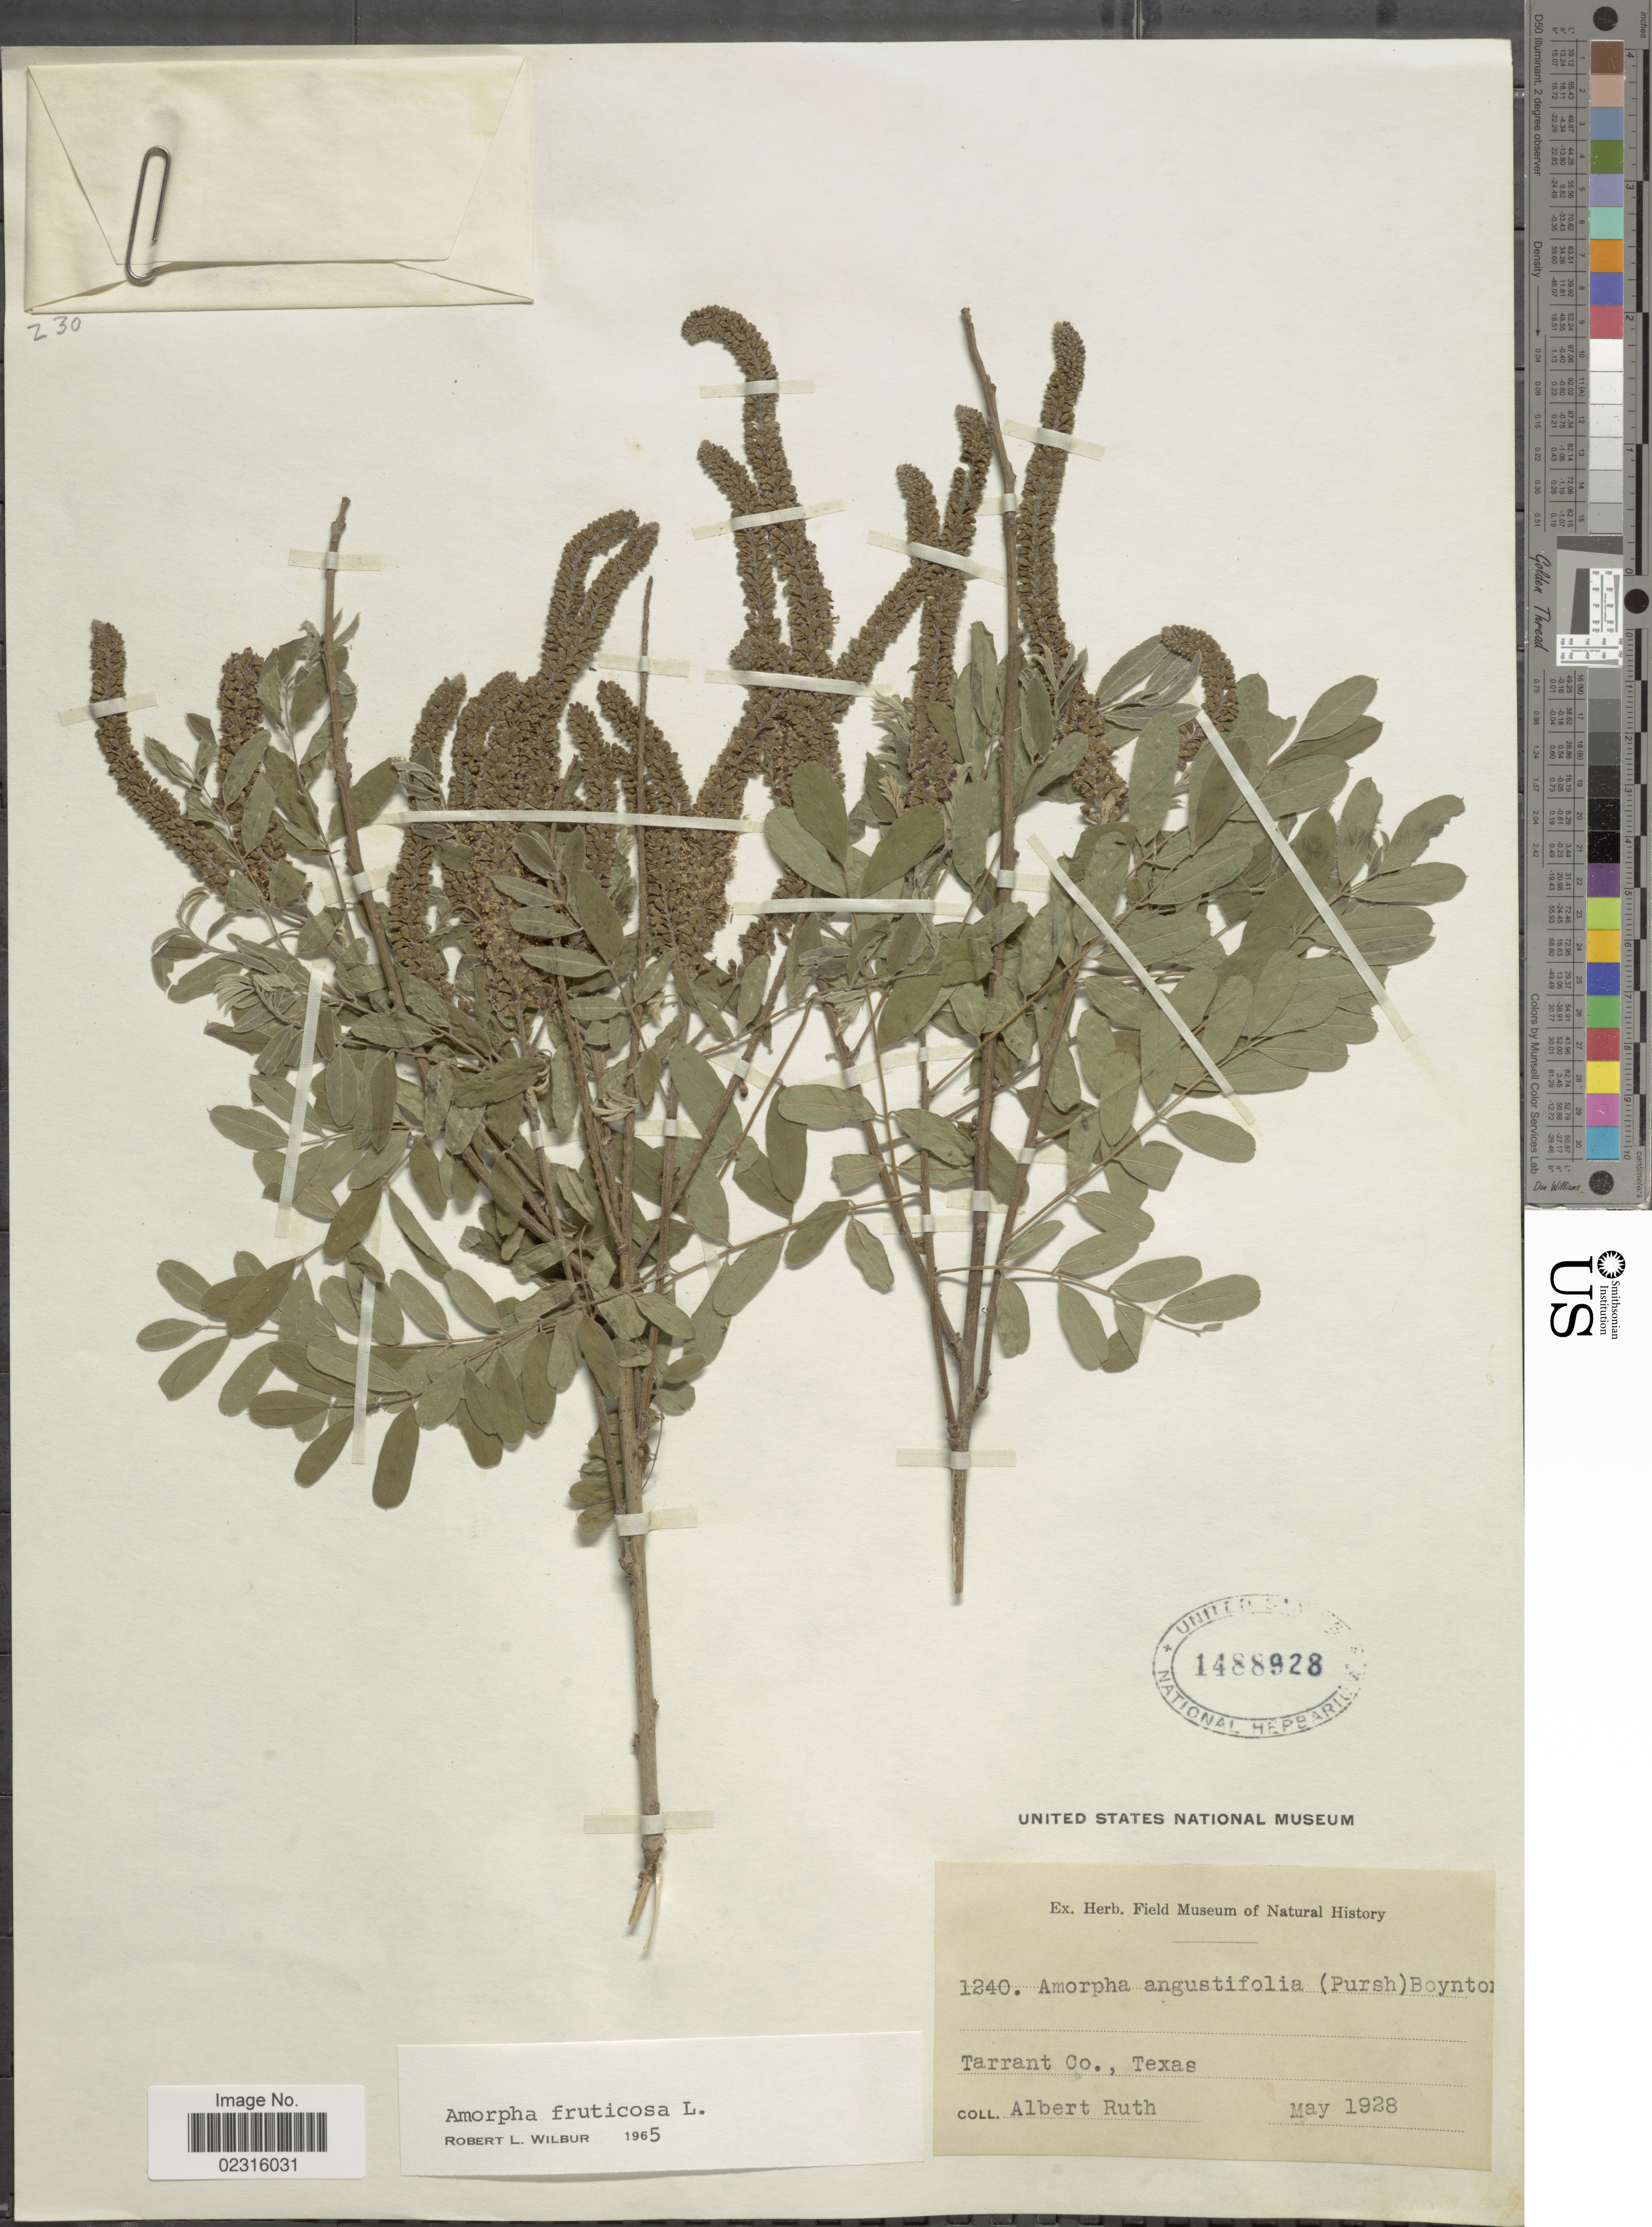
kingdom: Plantae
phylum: Tracheophyta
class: Magnoliopsida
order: Fabales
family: Fabaceae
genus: Amorpha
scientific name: Amorpha fruticosa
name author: L.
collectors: A. Ruth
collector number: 1240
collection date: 1928-05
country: United States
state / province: Texas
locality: Tarrant Co.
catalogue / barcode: US 1488928